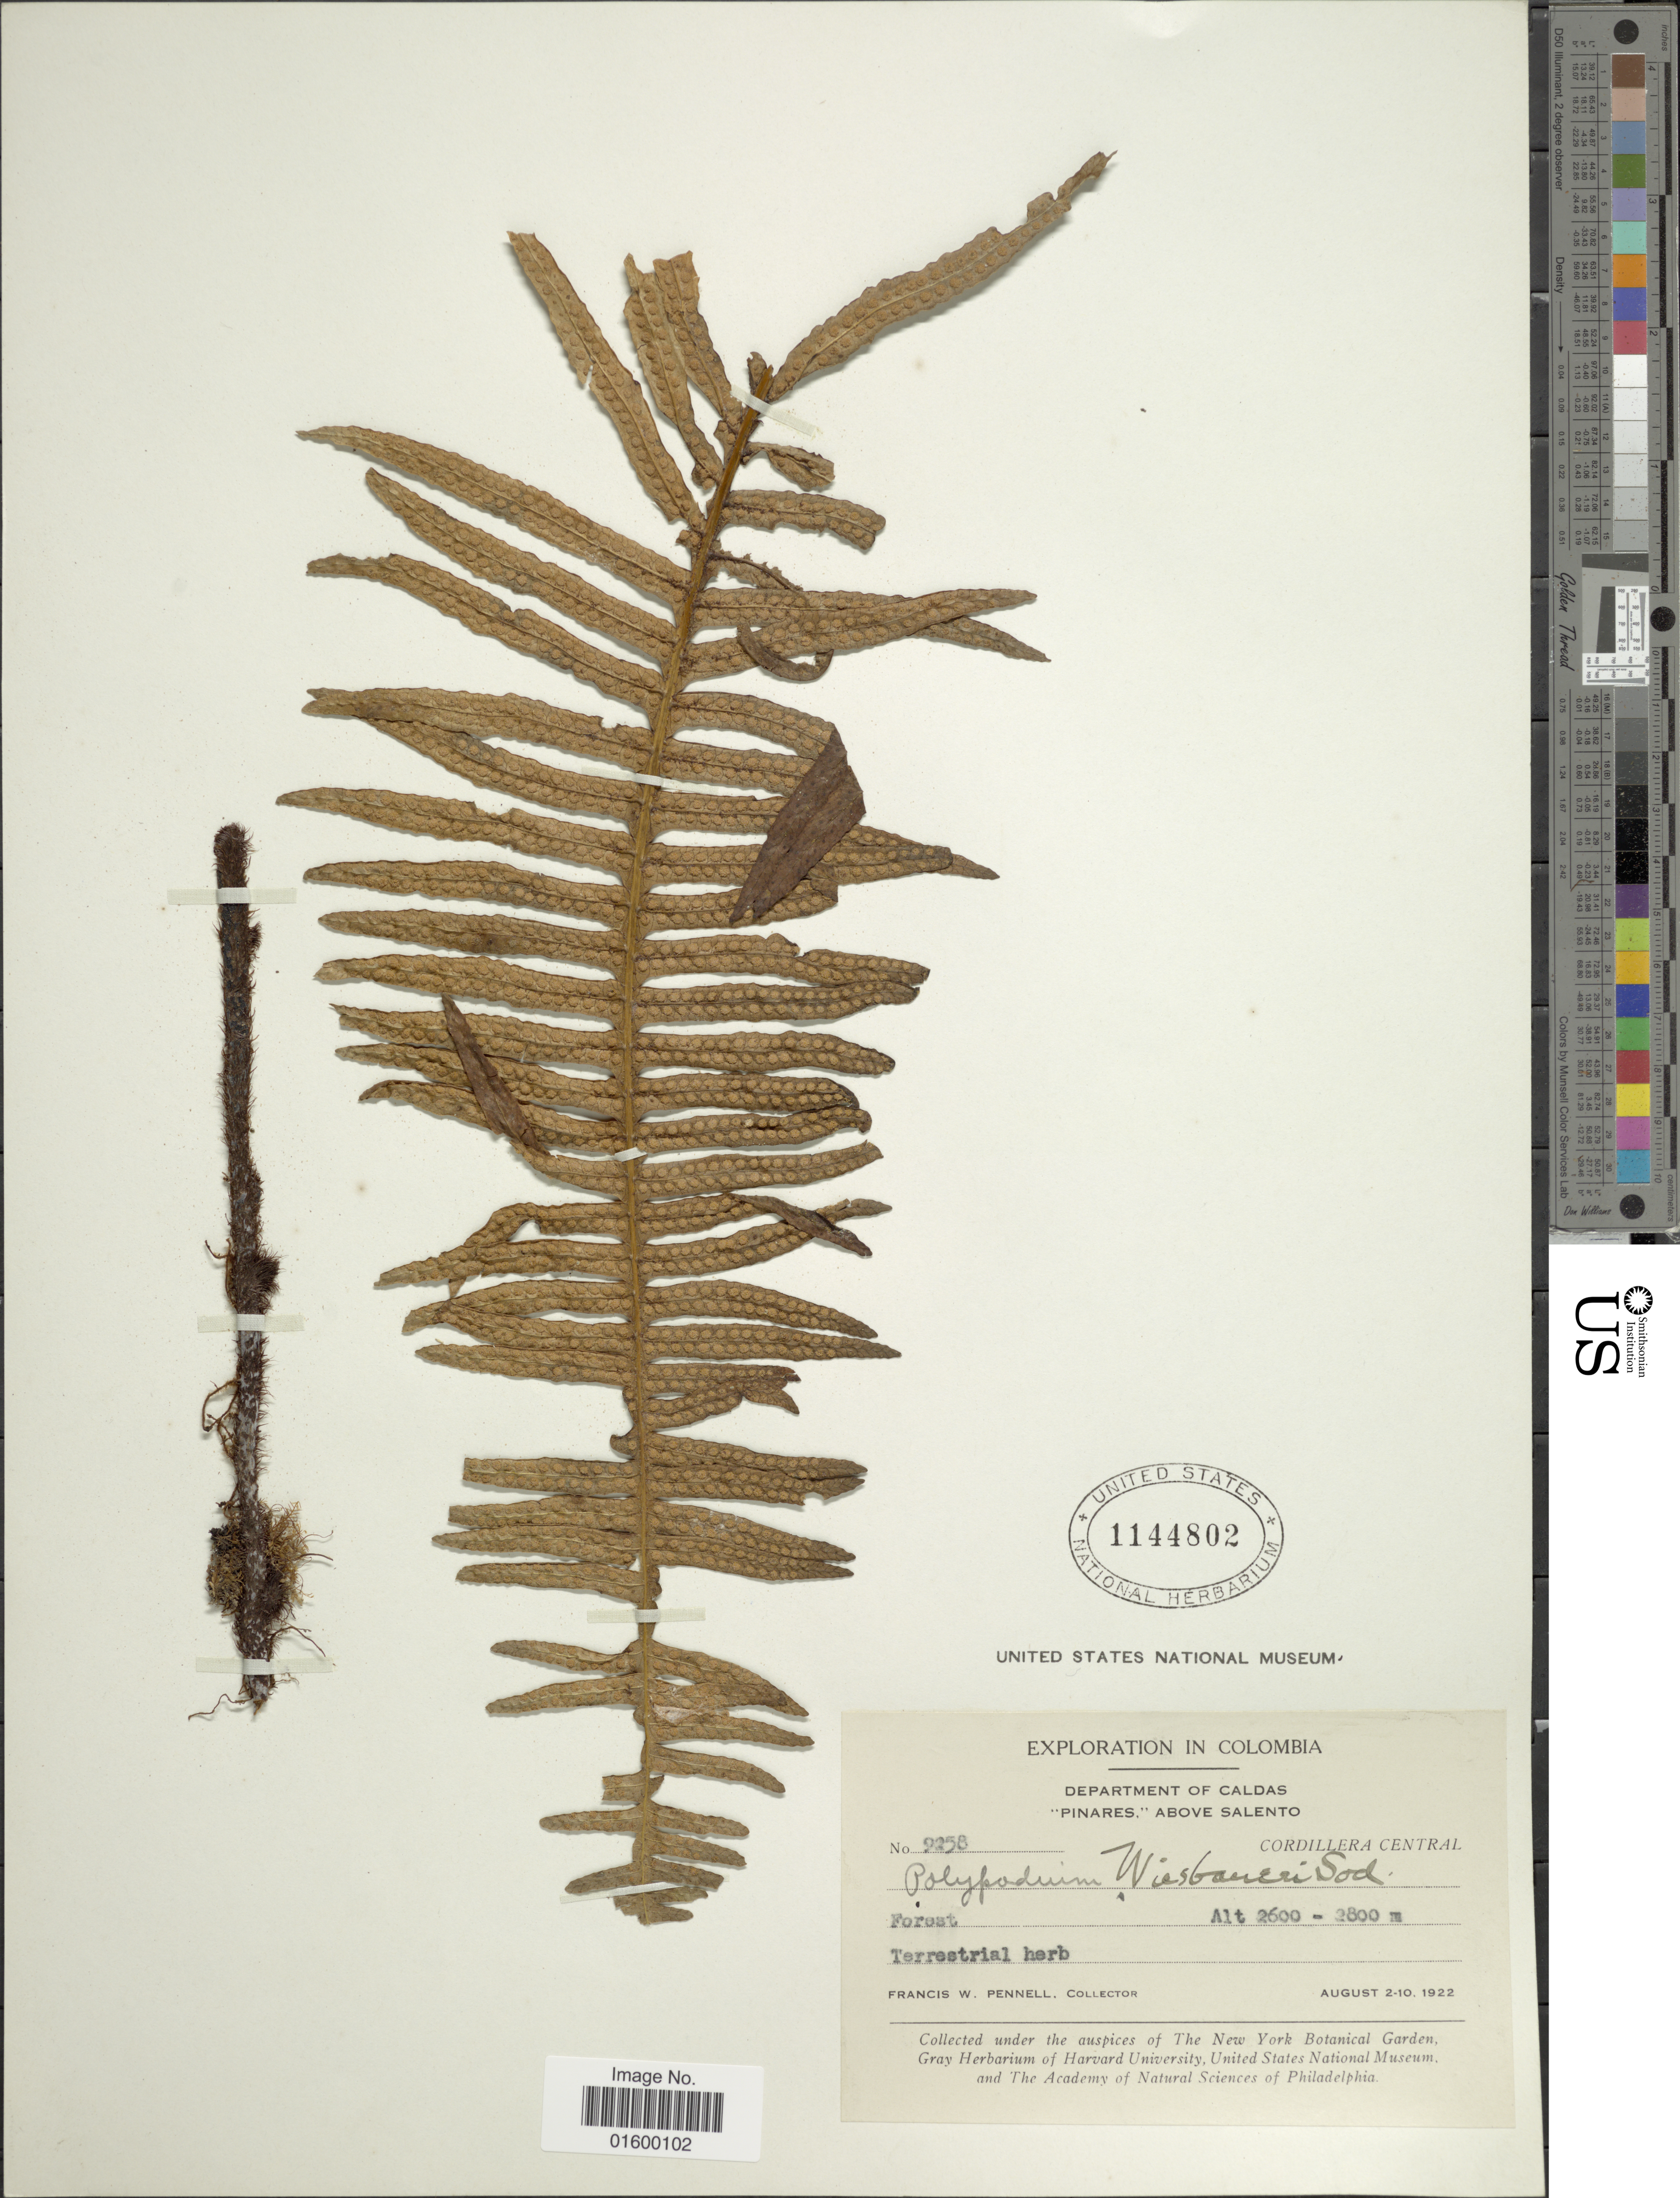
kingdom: Plantae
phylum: Tracheophyta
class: Polypodiopsida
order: Polypodiales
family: Polypodiaceae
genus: Pleopeltis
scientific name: Pleopeltis wiesbaurii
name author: (Sodiro) Lellinger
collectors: F. W. Pennell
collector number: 9258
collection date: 1922-08-02/1922-08-10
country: Colombia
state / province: Caldas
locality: Department of Caldas, Pinares above Salento, Cordillera Central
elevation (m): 2600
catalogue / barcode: US 1144802